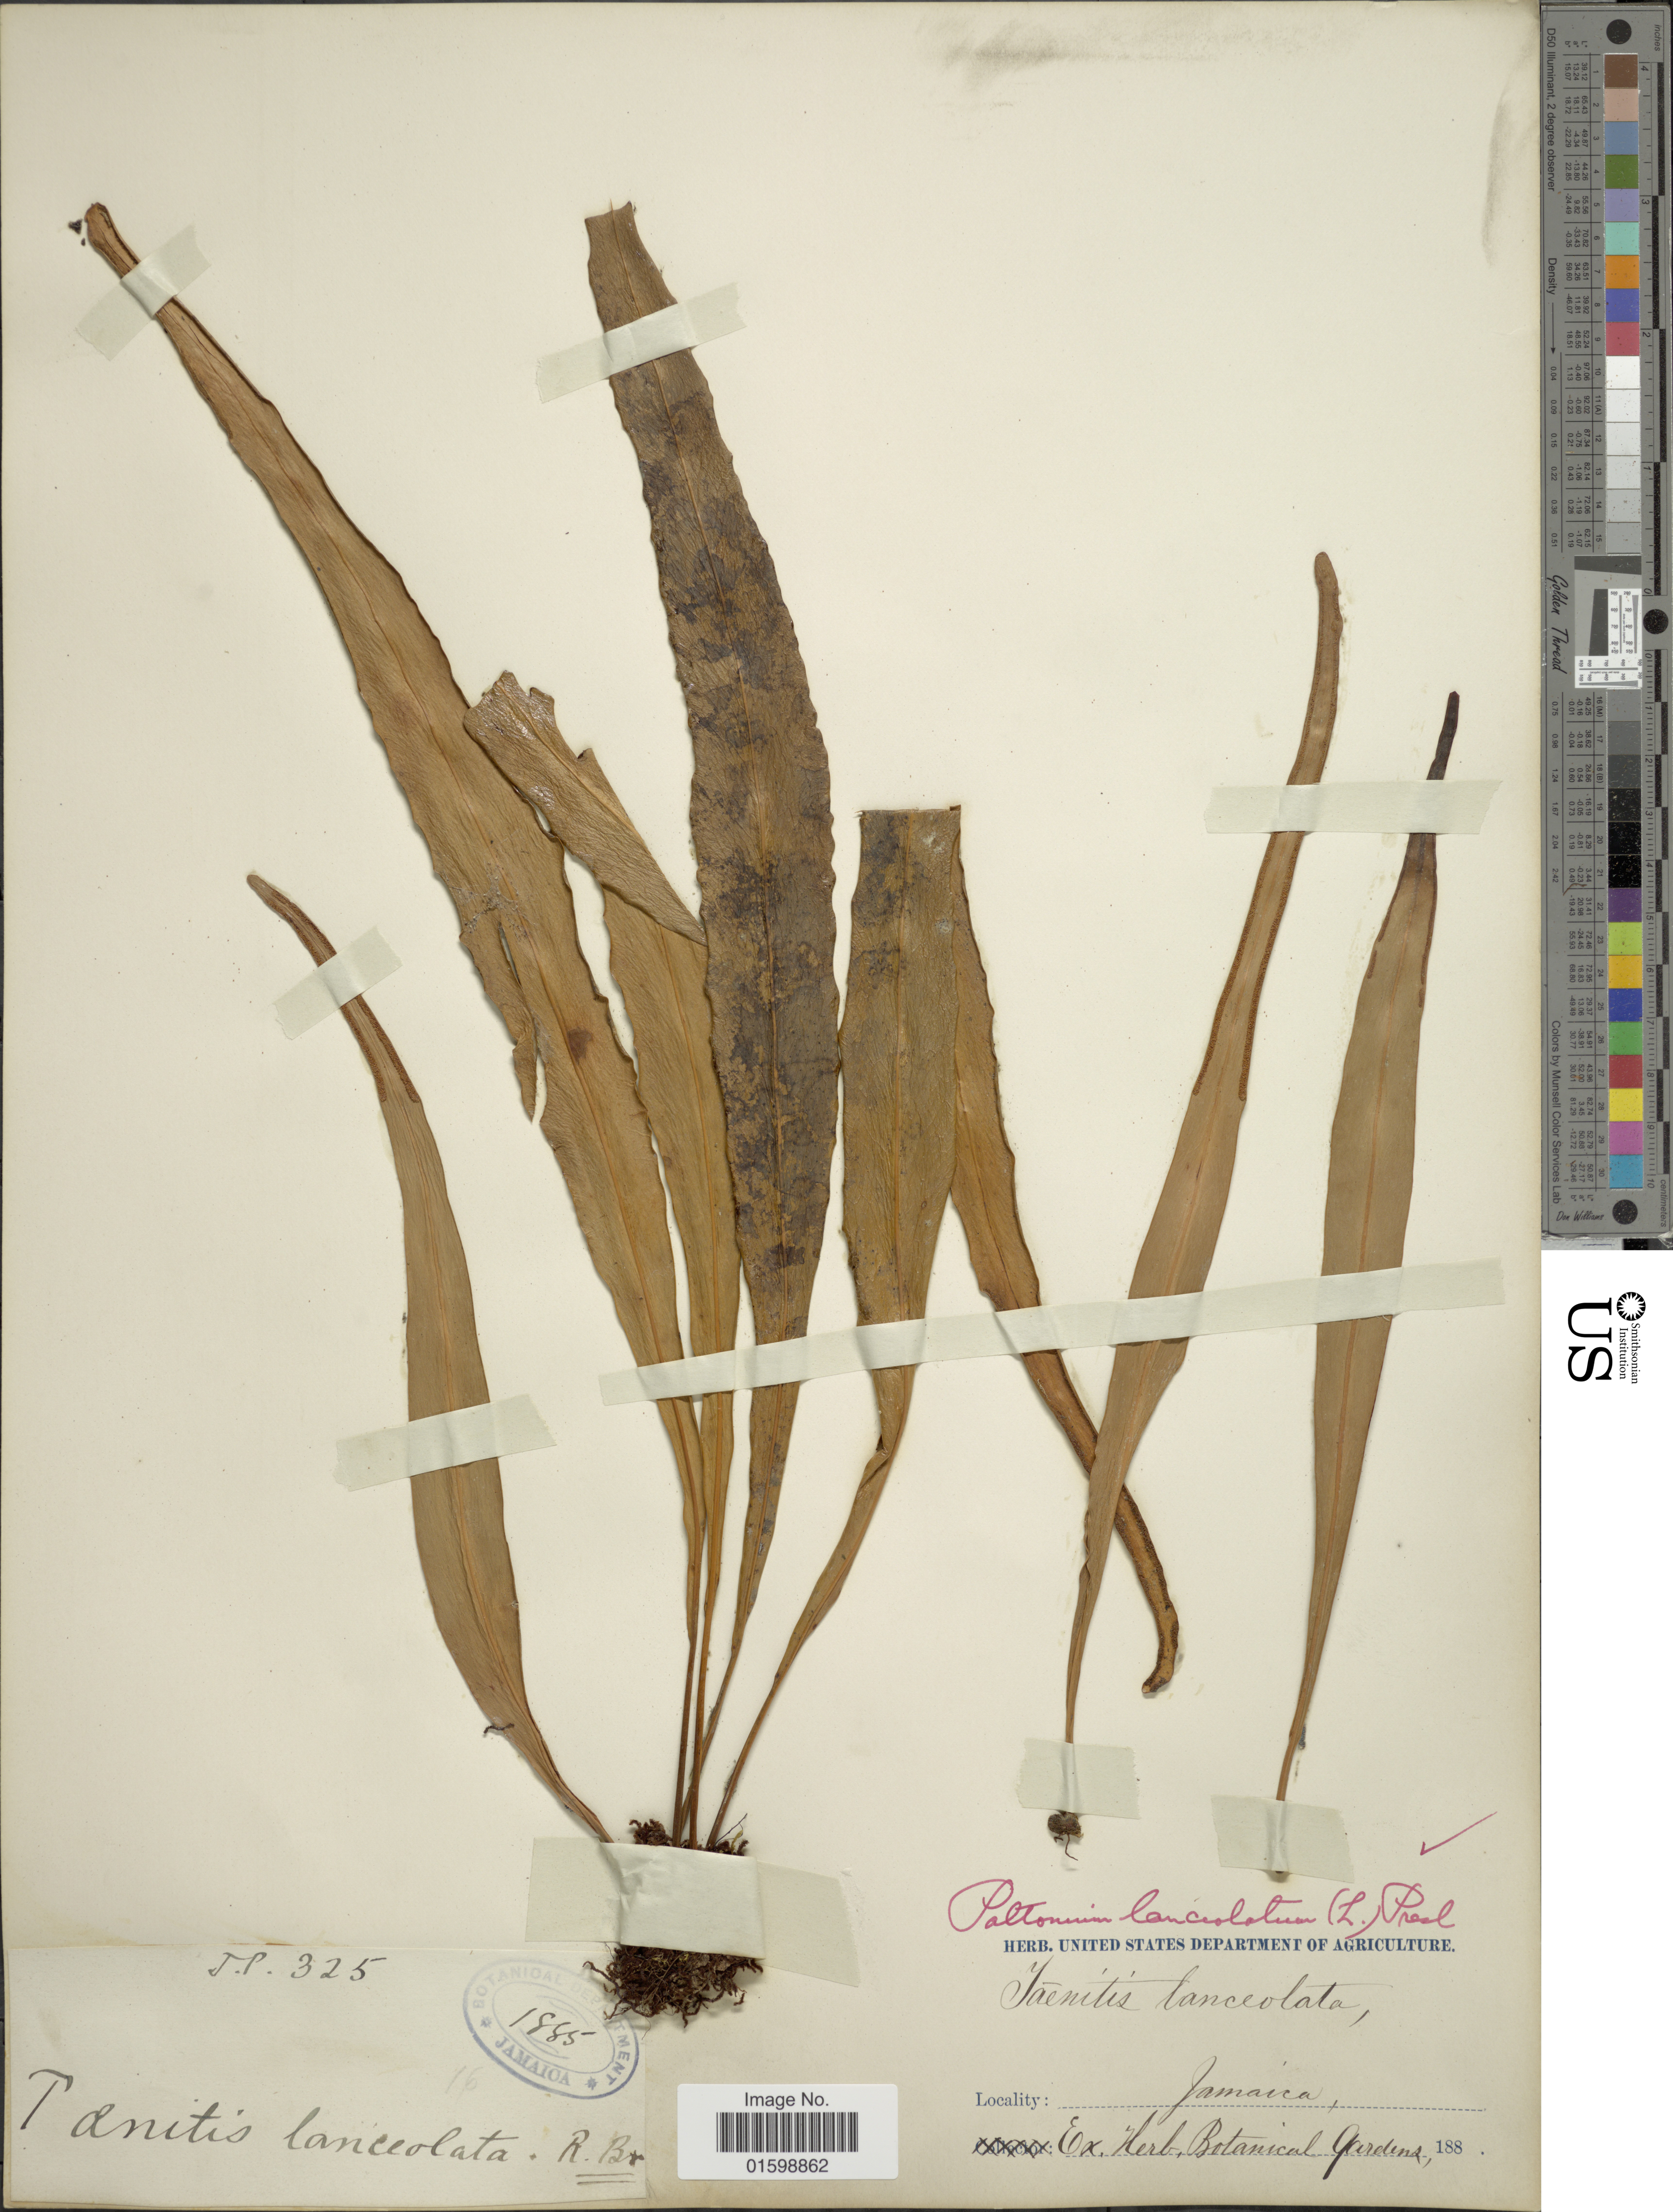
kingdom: Plantae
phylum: Tracheophyta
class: Polypodiopsida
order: Polypodiales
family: Polypodiaceae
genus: Pleopeltis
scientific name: Pleopeltis marginata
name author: A.R. Sm. & Tejero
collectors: J.P.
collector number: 325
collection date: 1885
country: Jamaica